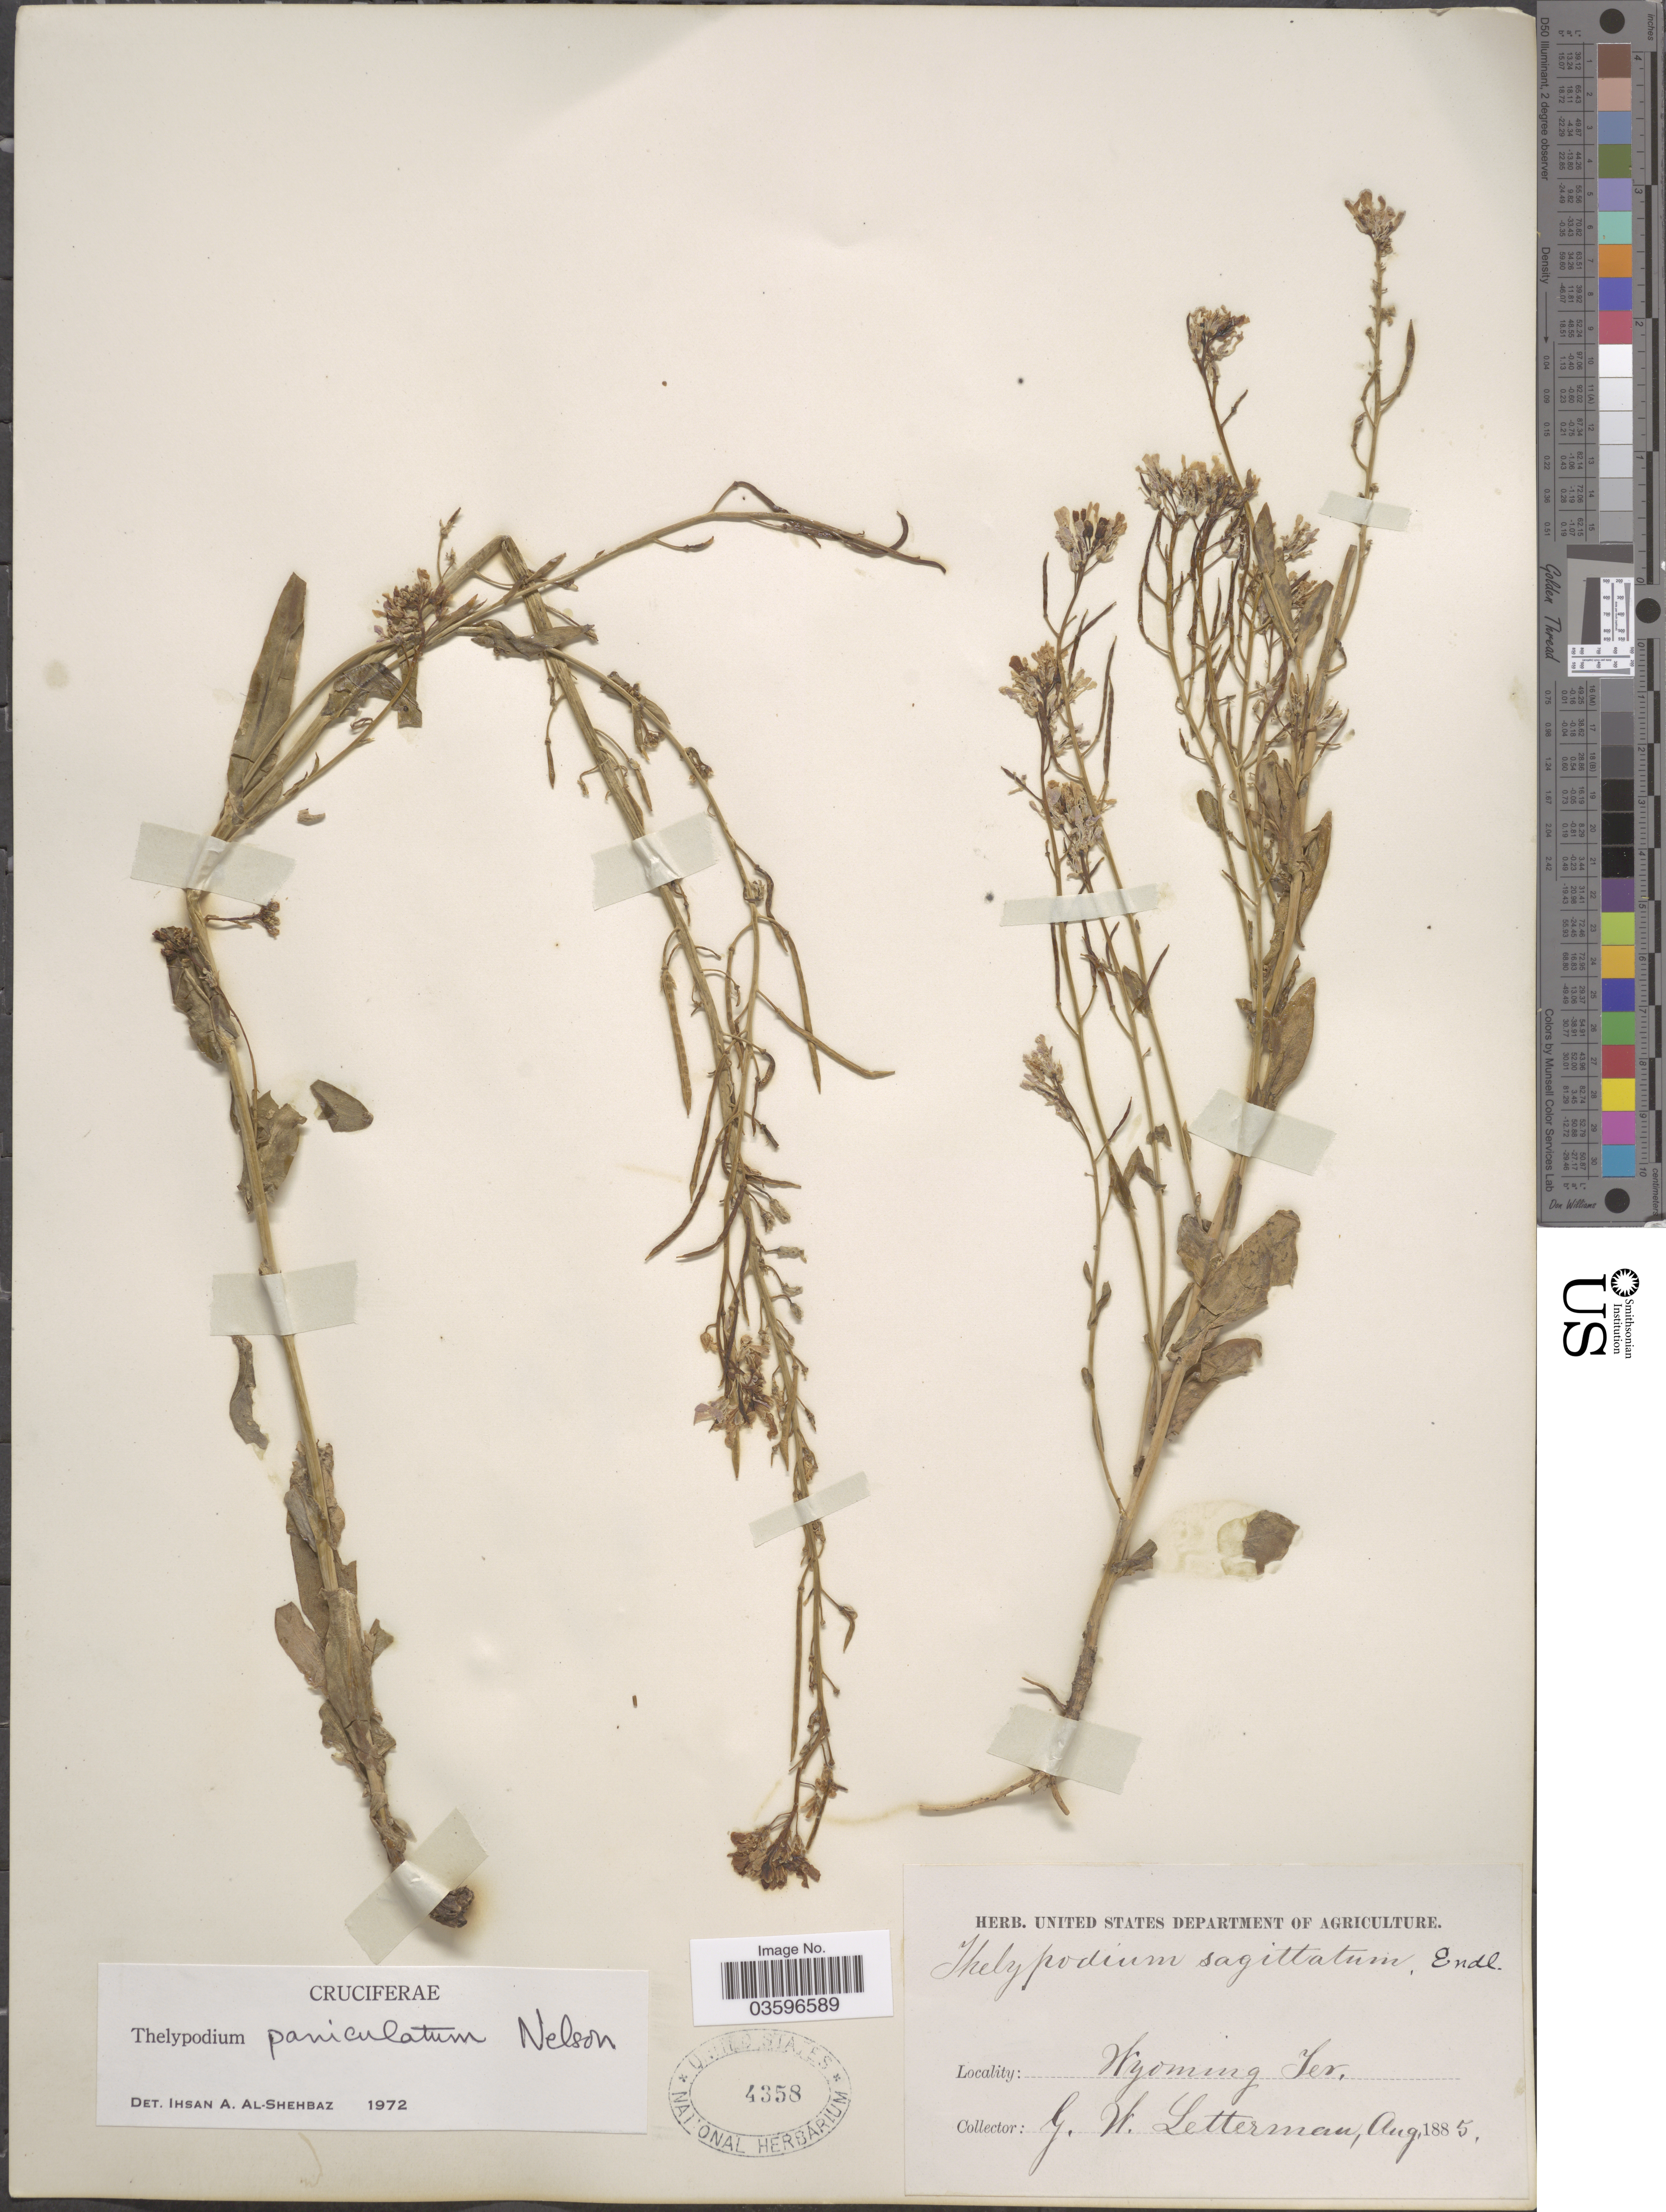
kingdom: Plantae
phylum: Tracheophyta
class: Magnoliopsida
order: Brassicales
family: Brassicaceae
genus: Thelypodium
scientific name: Thelypodium paniculatum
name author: A. Nelson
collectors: G. W. Letterman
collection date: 1885-08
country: United States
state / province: Wyoming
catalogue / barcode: US 4358